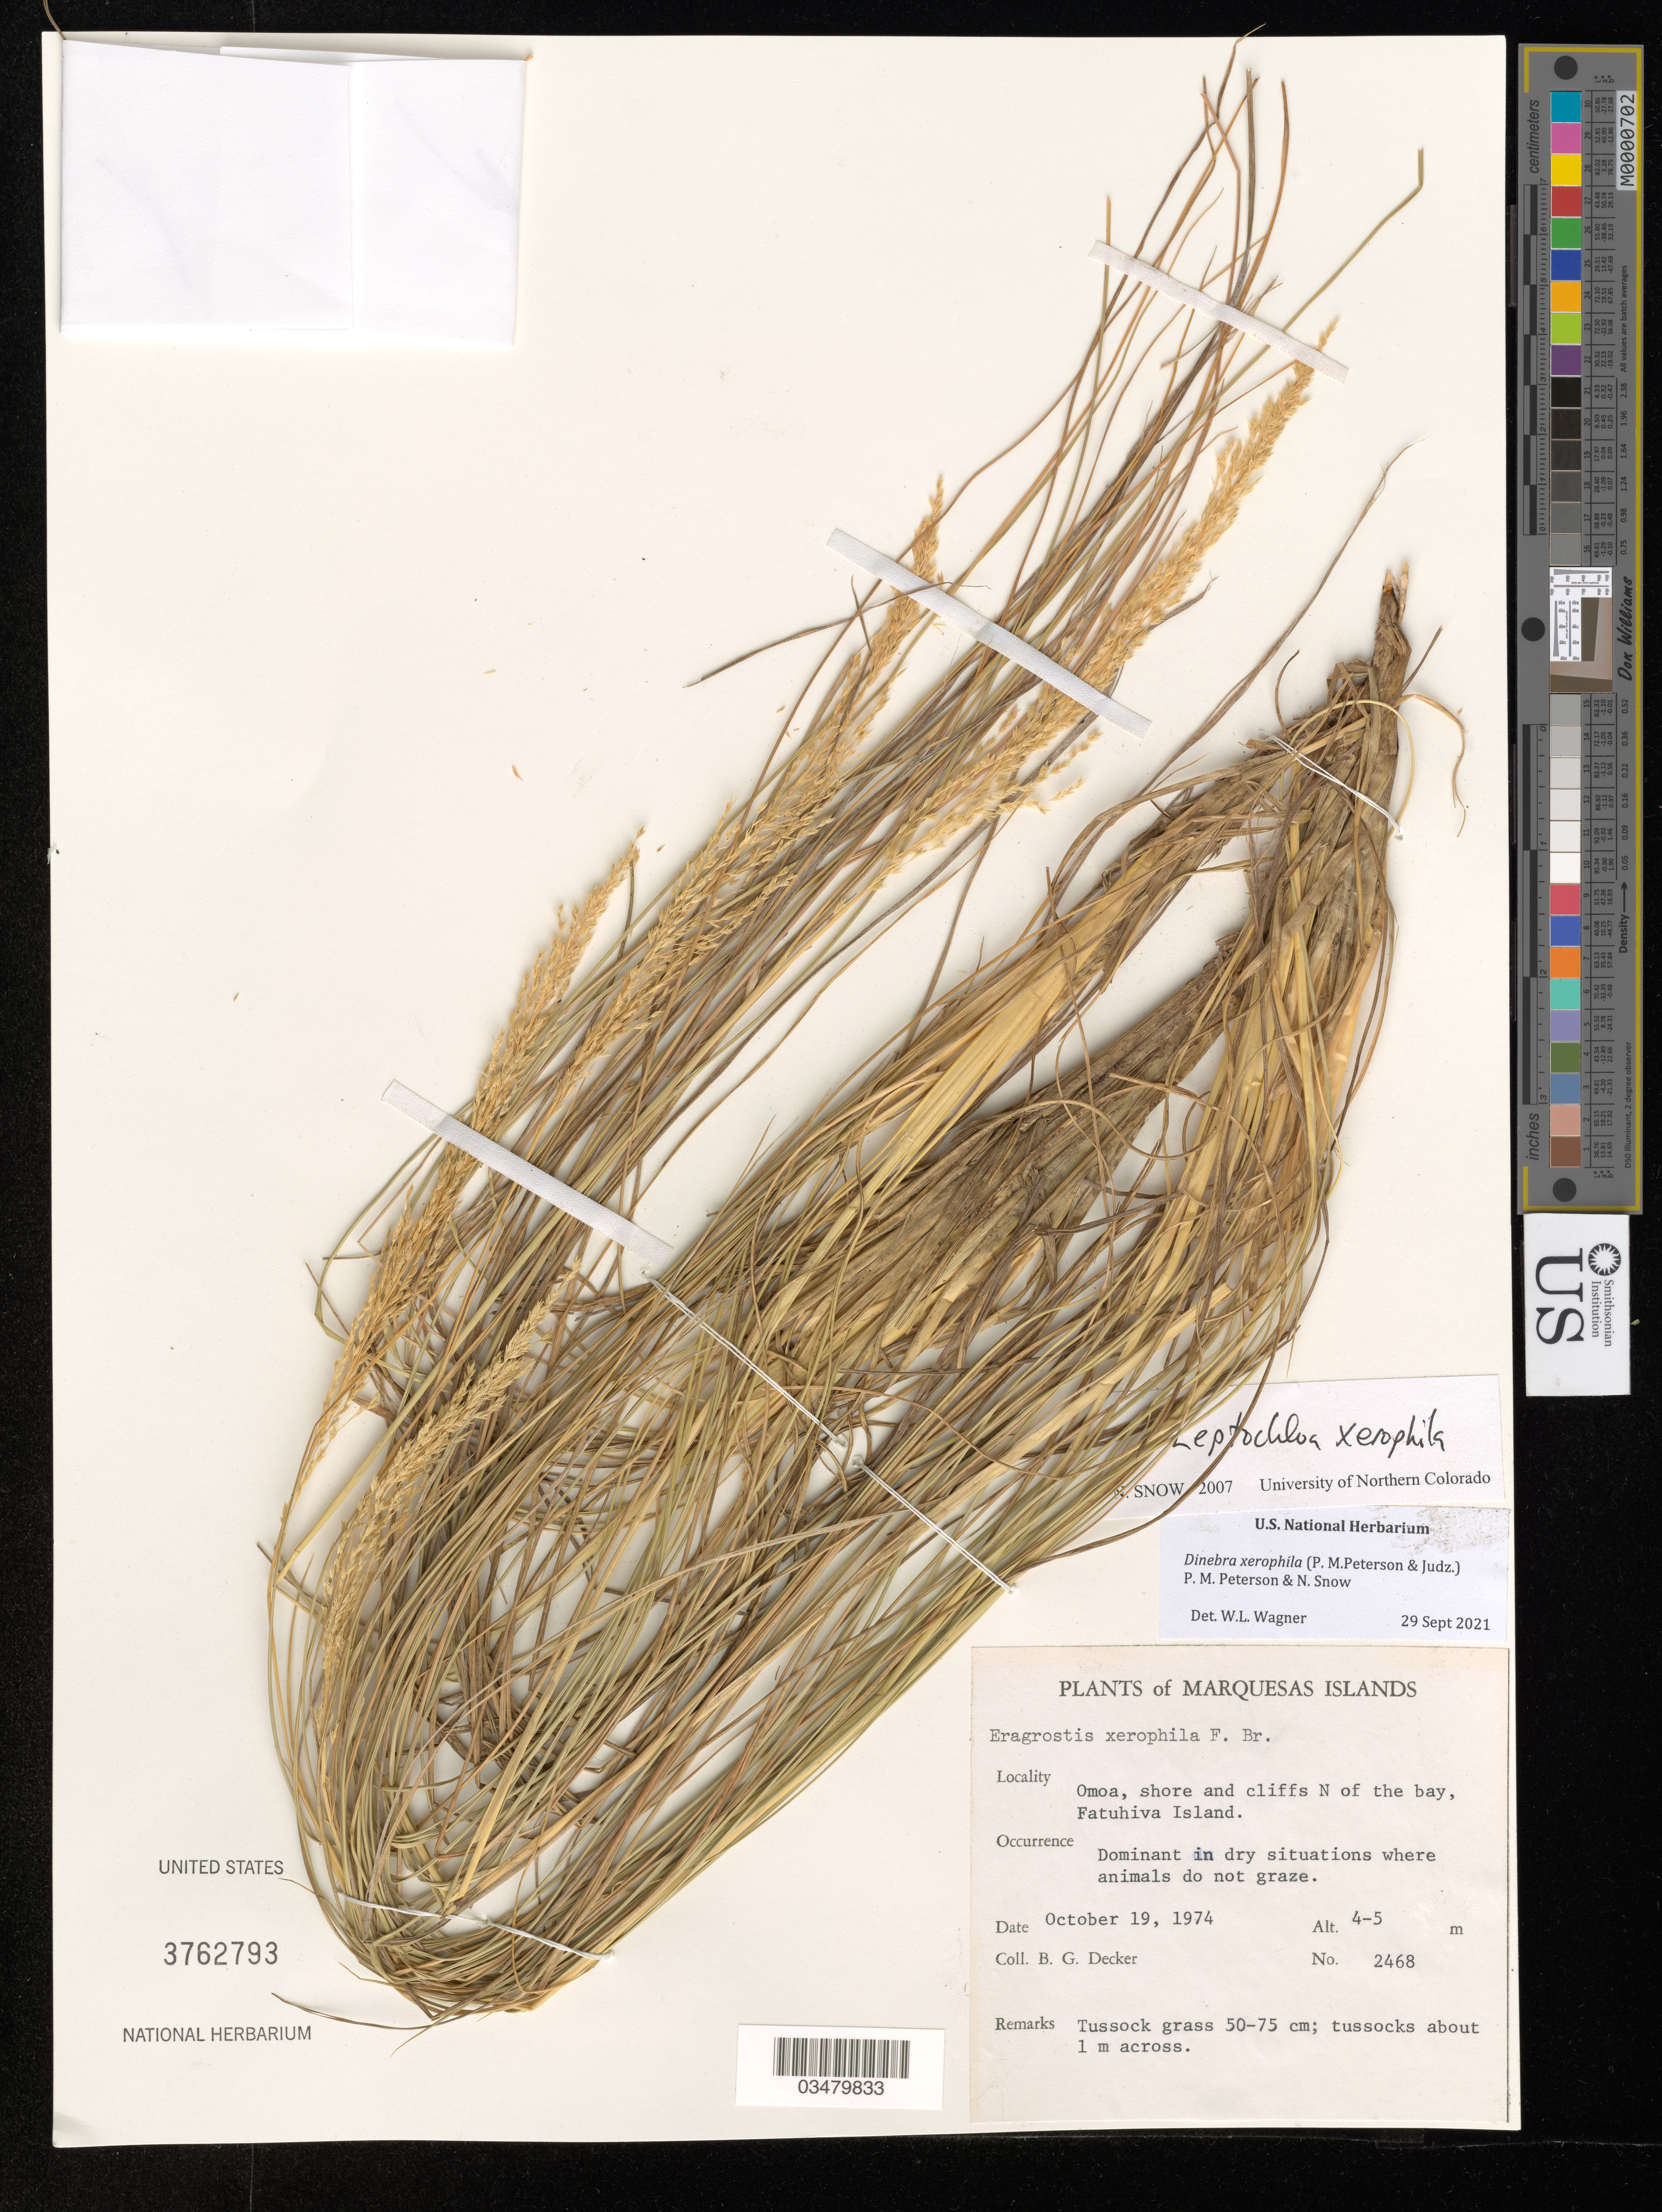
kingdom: Plantae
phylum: Tracheophyta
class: Liliopsida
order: Poales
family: Poaceae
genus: Dinebra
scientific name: Dinebra xerophila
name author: (P.M. Peterson & Judz.) P.M. Peterson & N. Snow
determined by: Wagner, W. L., (BOT), Smithsonian Institution - National Museum of Natural History (UNITED STATES)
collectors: B. G. Decker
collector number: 2468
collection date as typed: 19 October 1974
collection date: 1974-10-19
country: French Polynesia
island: Fatu Hiva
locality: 'Omo'a, shore and cliffs N of bay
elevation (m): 4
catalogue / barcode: US 3762793